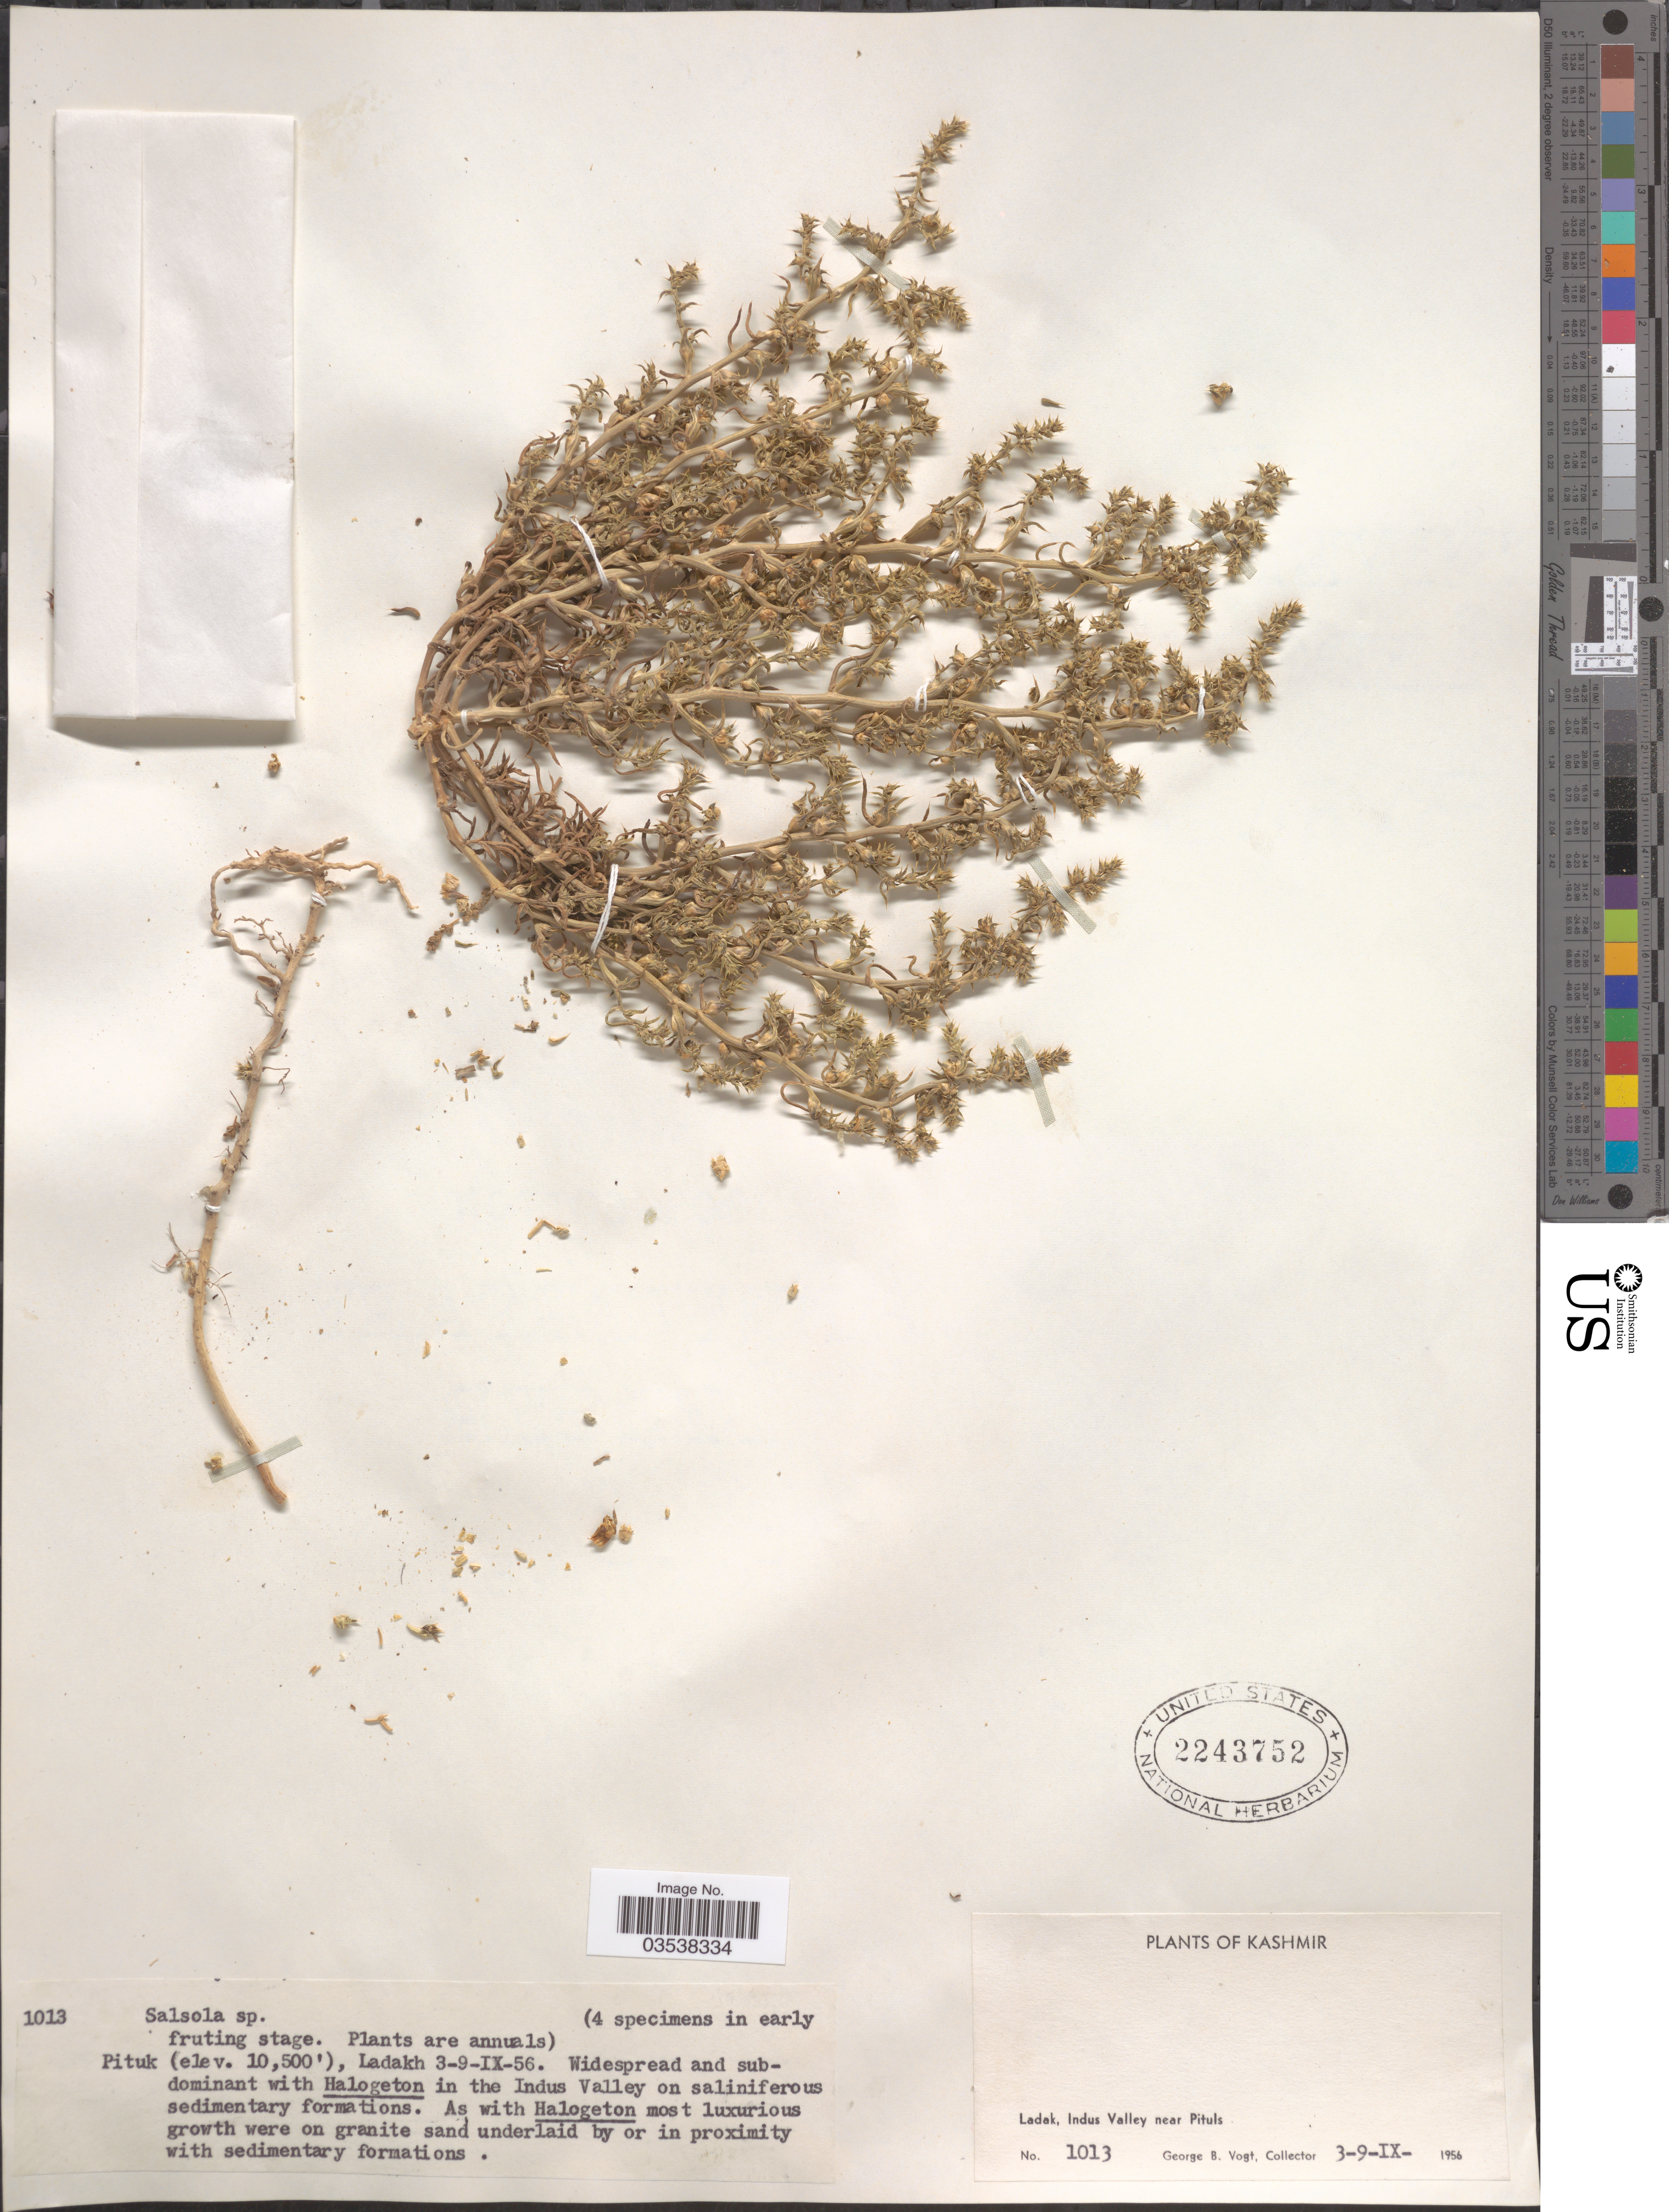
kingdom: Plantae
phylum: Tracheophyta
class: Magnoliopsida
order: Caryophyllales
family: Amaranthaceae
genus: Salsola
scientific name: Salsola sp.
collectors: G. B. Vogt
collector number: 1013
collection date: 1956-09-03/1956-09-09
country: India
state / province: Ladakh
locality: Kashmir. Ladak, Indus Valley near Pituls. In the Indus Valley on saliniferous sedimentary formations.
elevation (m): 3200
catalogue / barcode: US 2243752